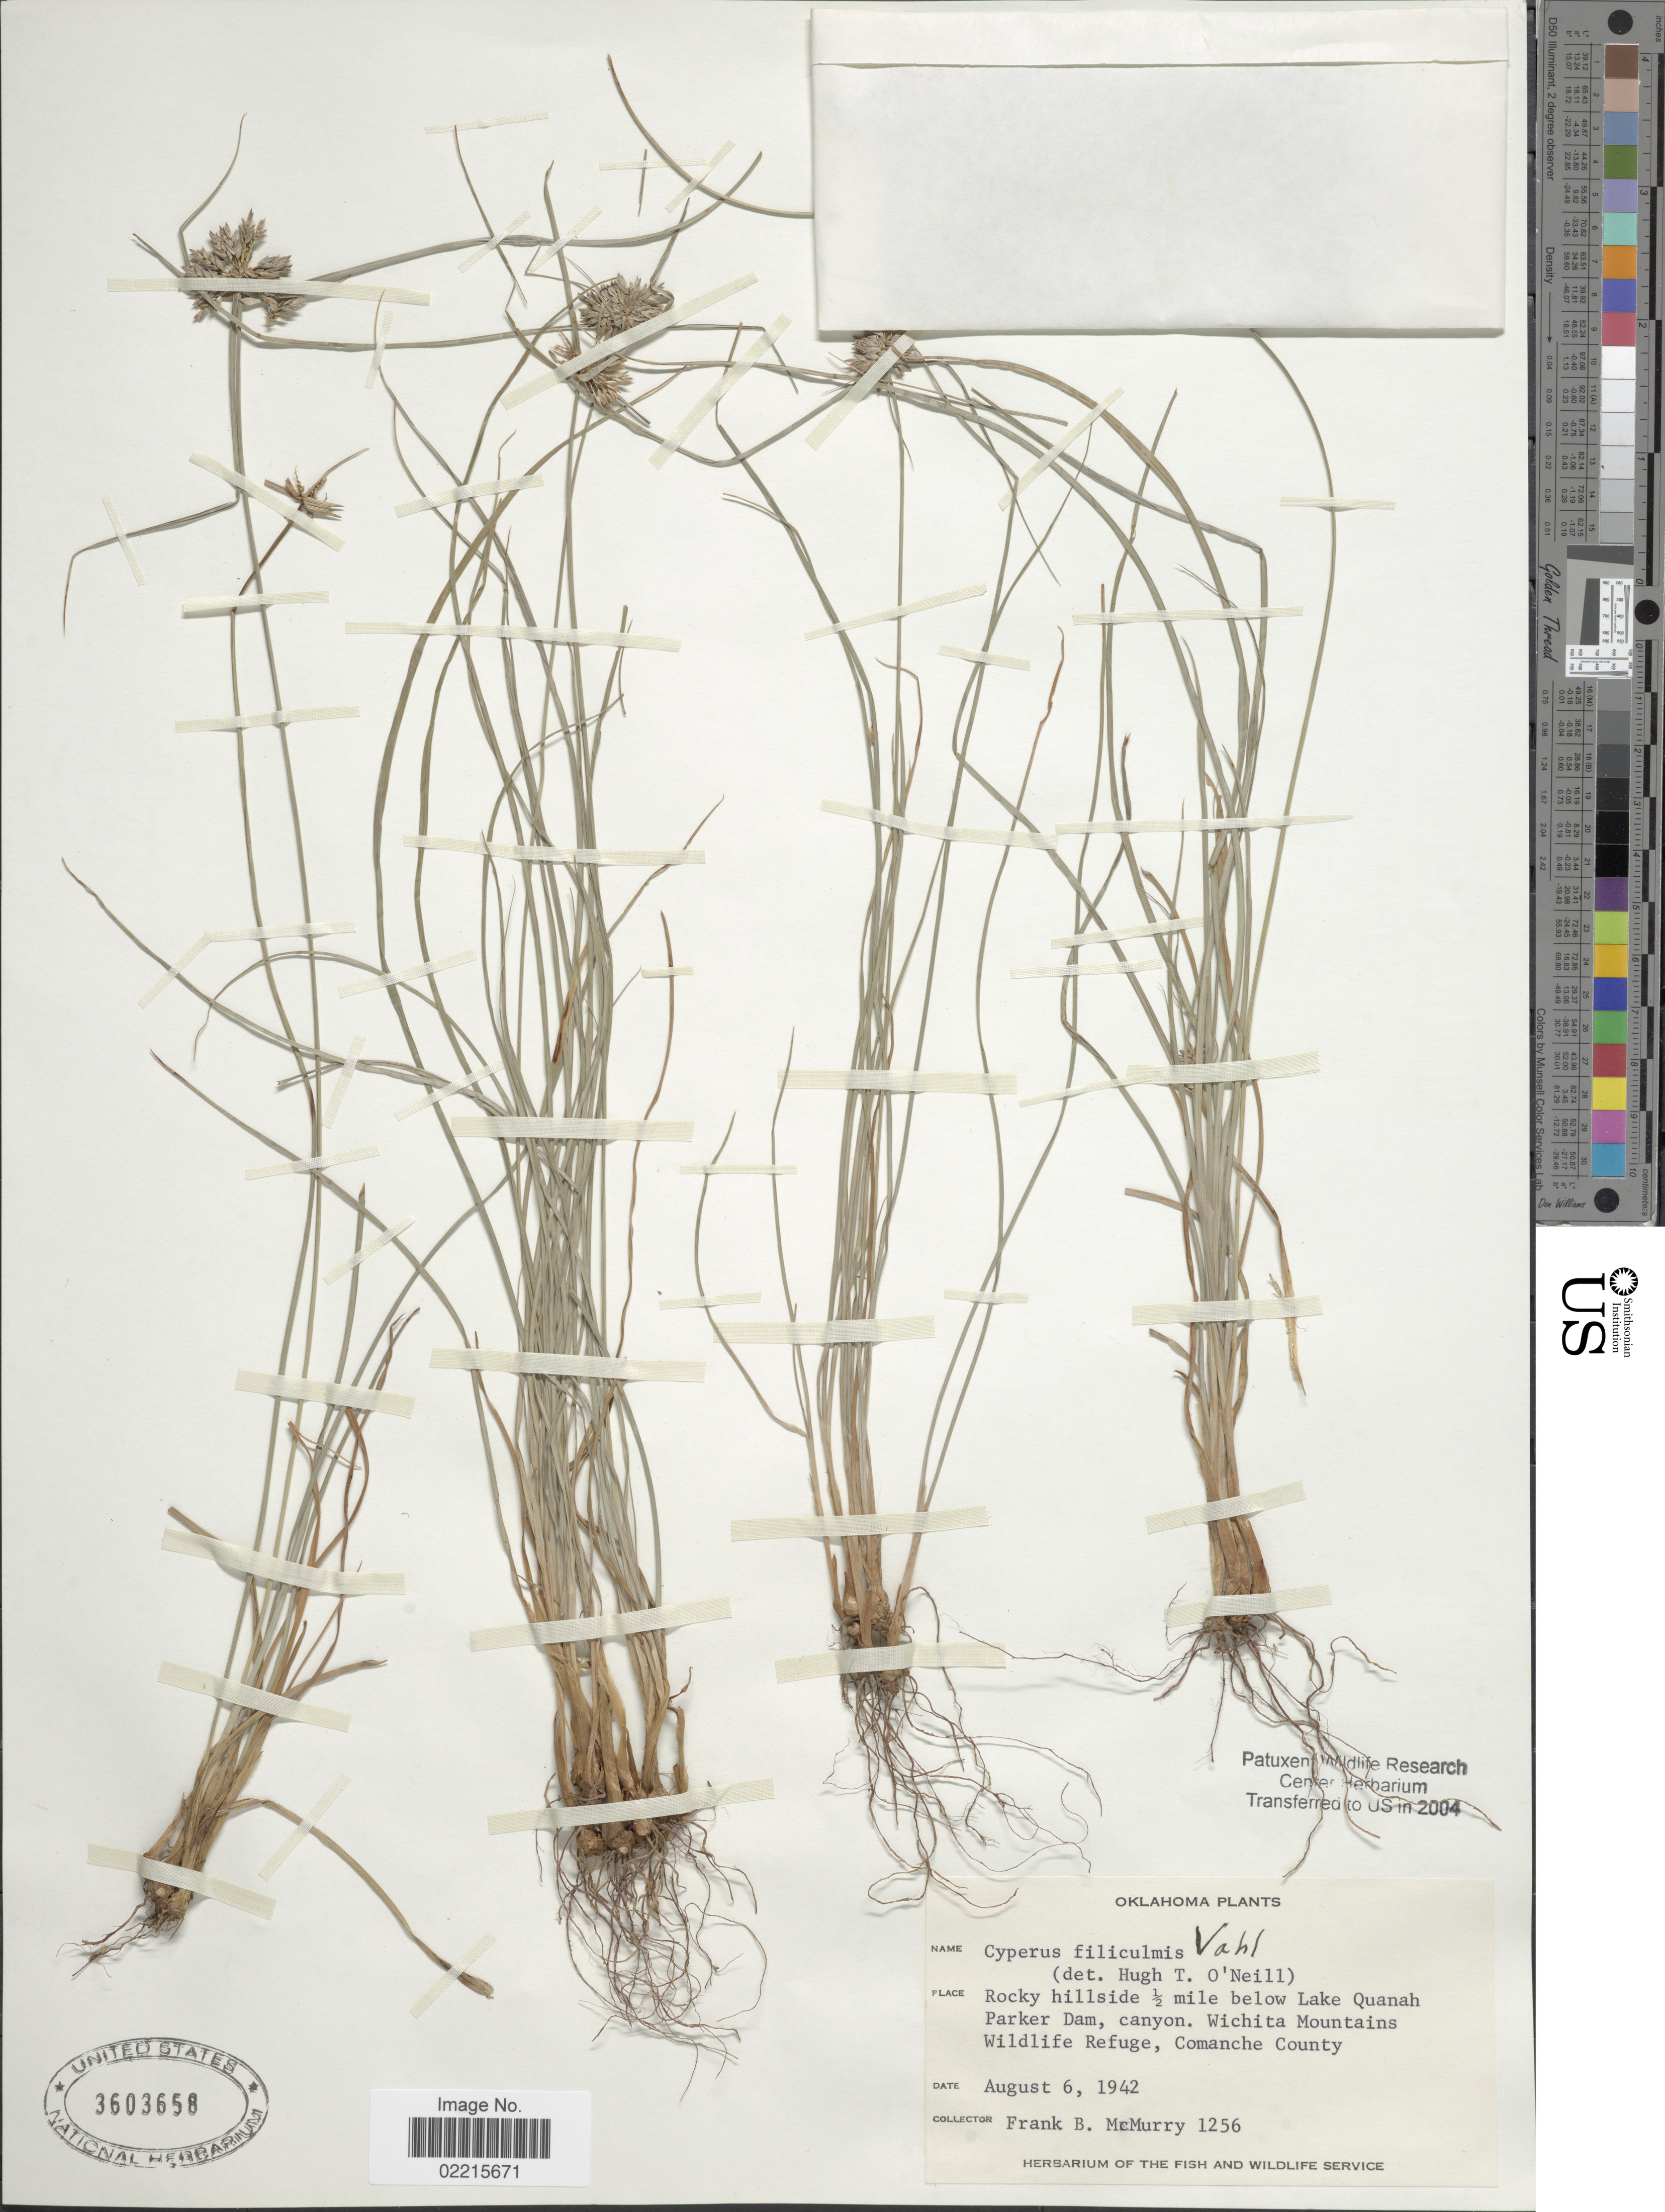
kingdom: Plantae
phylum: Tracheophyta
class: Liliopsida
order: Poales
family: Cyperaceae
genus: Cyperus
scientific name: Cyperus filiculmis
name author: Vahl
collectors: F. B. McMurry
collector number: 1256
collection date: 1942-08-06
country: United States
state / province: Oklahoma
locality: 1/2 mile below Lake Quanah Parker Dam, canyon. Wichita Mountains Wildlife Refuge, Comanche County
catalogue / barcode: US 3603658